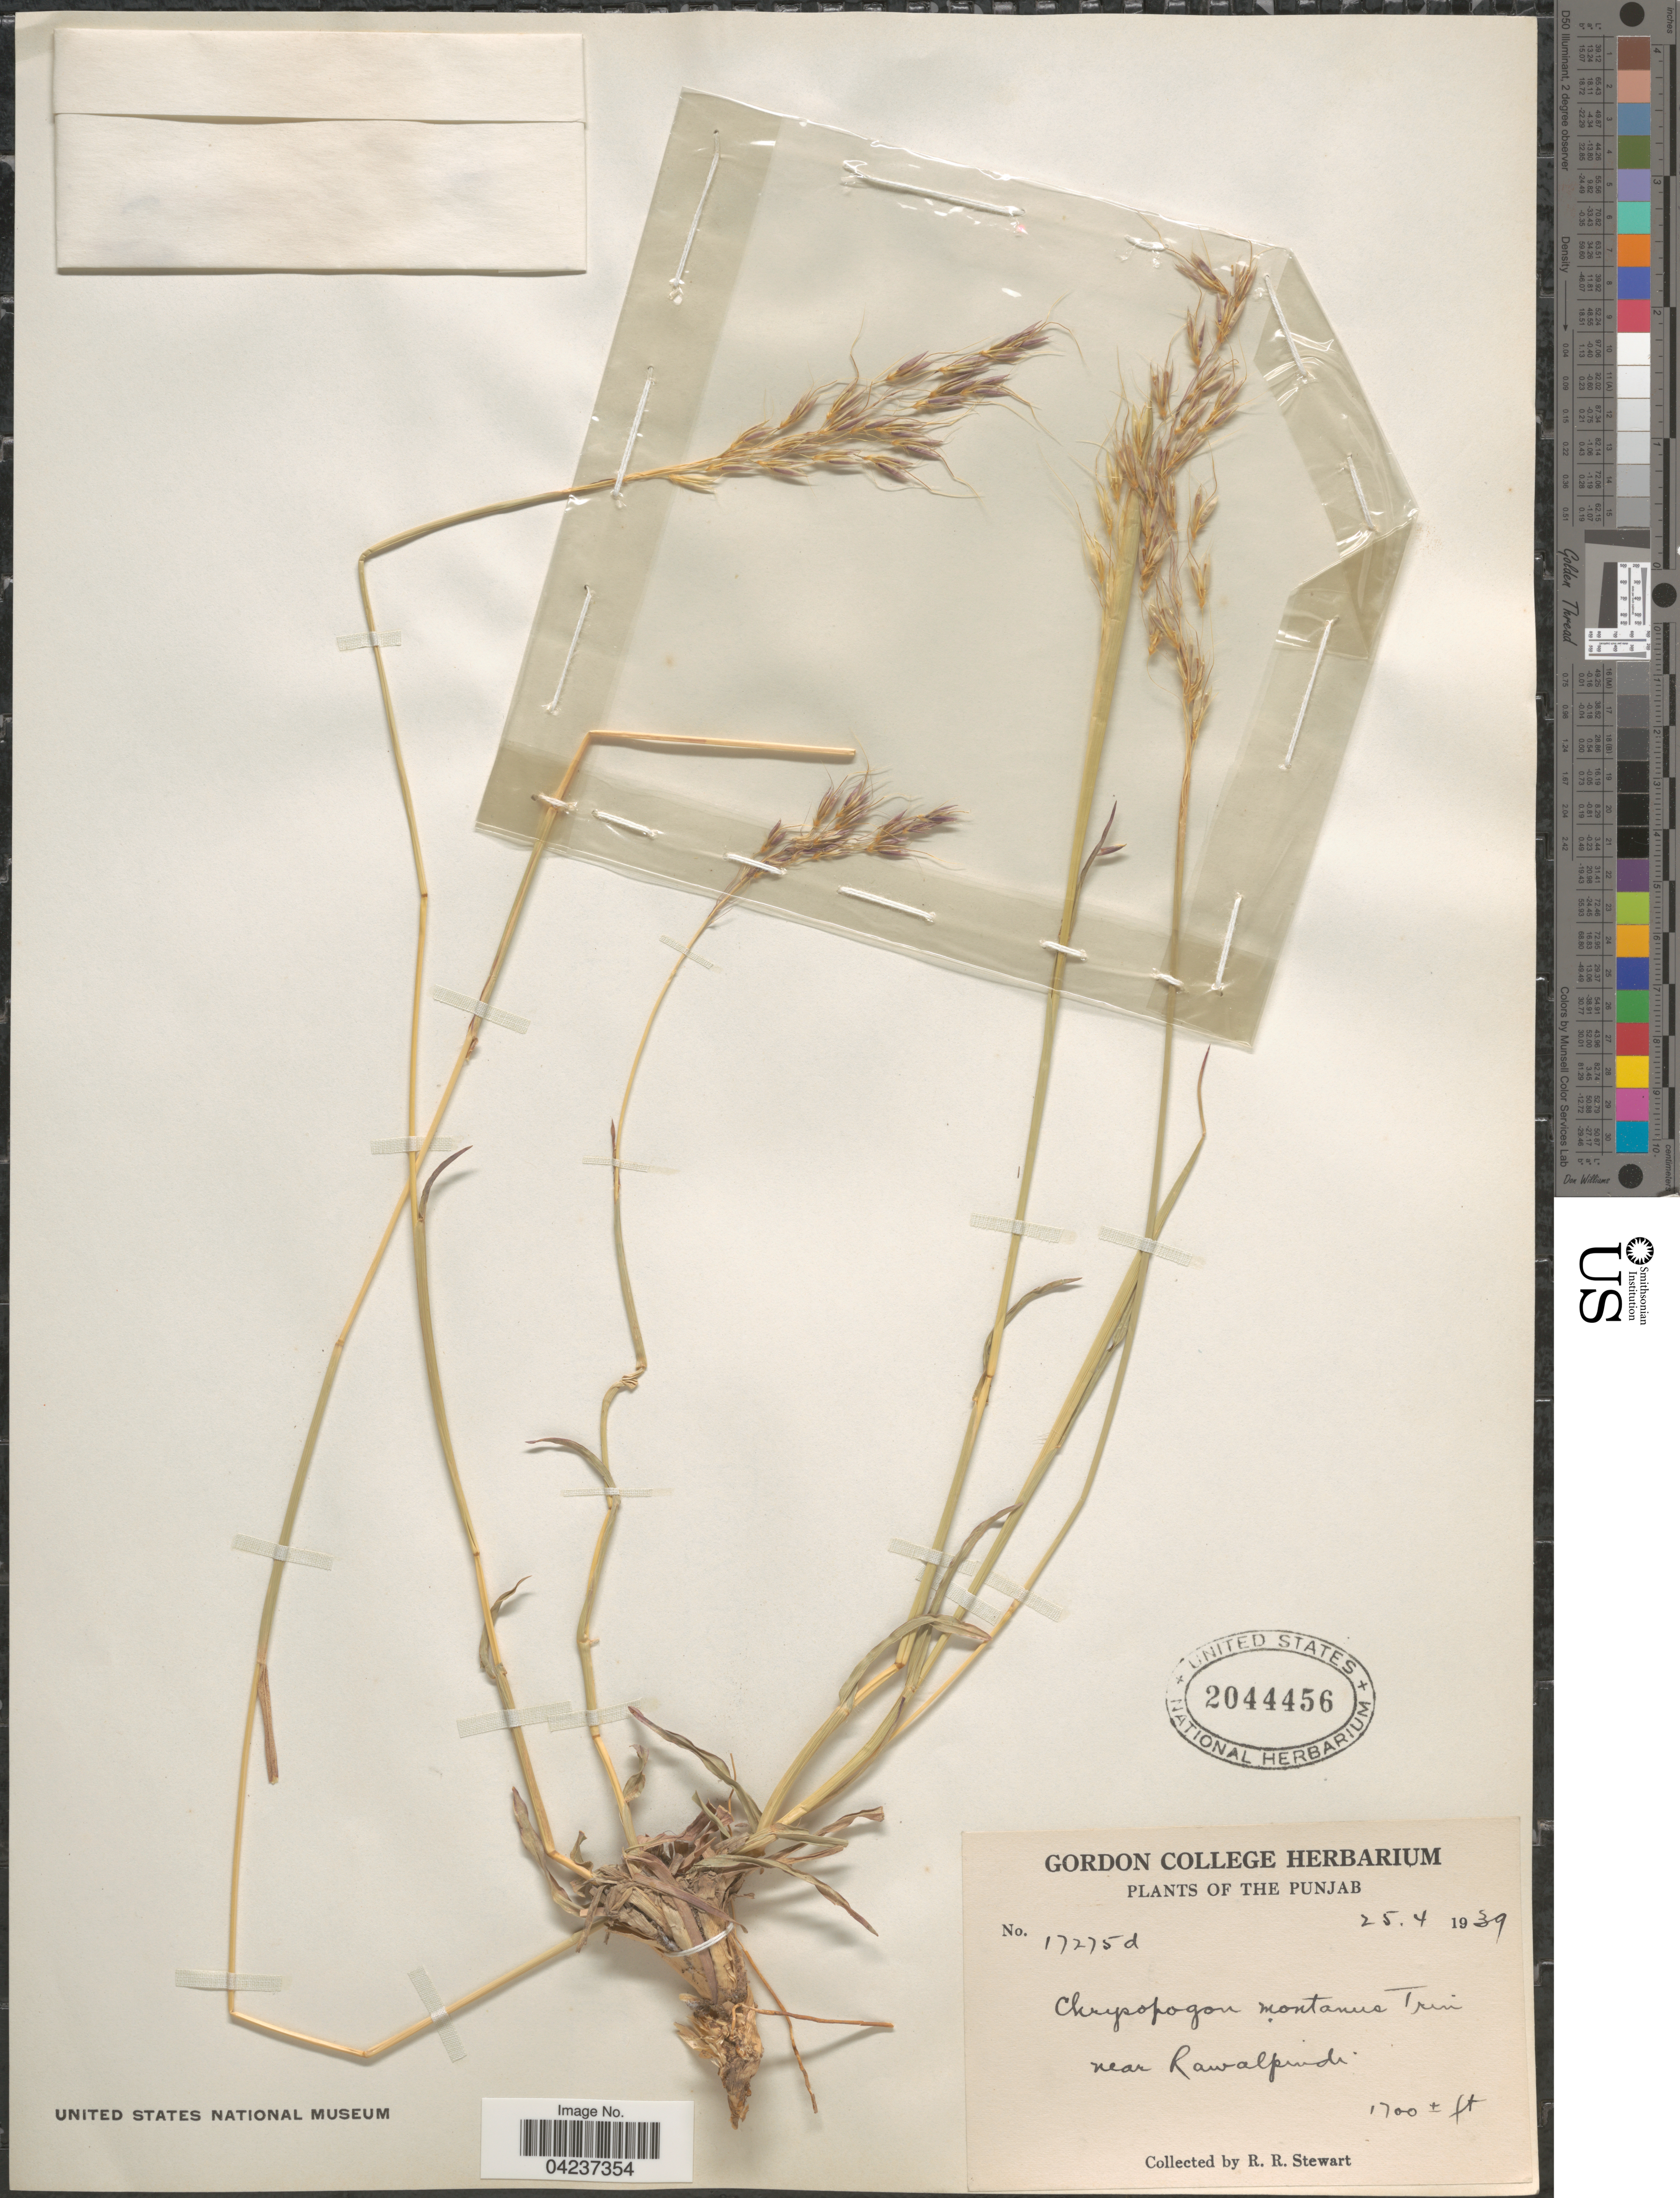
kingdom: Plantae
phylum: Tracheophyta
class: Liliopsida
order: Poales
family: Poaceae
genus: Chrysopogon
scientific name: Chrysopogon nodulibarbis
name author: (Hochst. ex Steud.) Henr.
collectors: R. Stewart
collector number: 172575d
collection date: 1939-04-25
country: Pakistan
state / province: Punjab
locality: Near Rawalpindi.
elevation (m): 518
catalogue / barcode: US 2044456